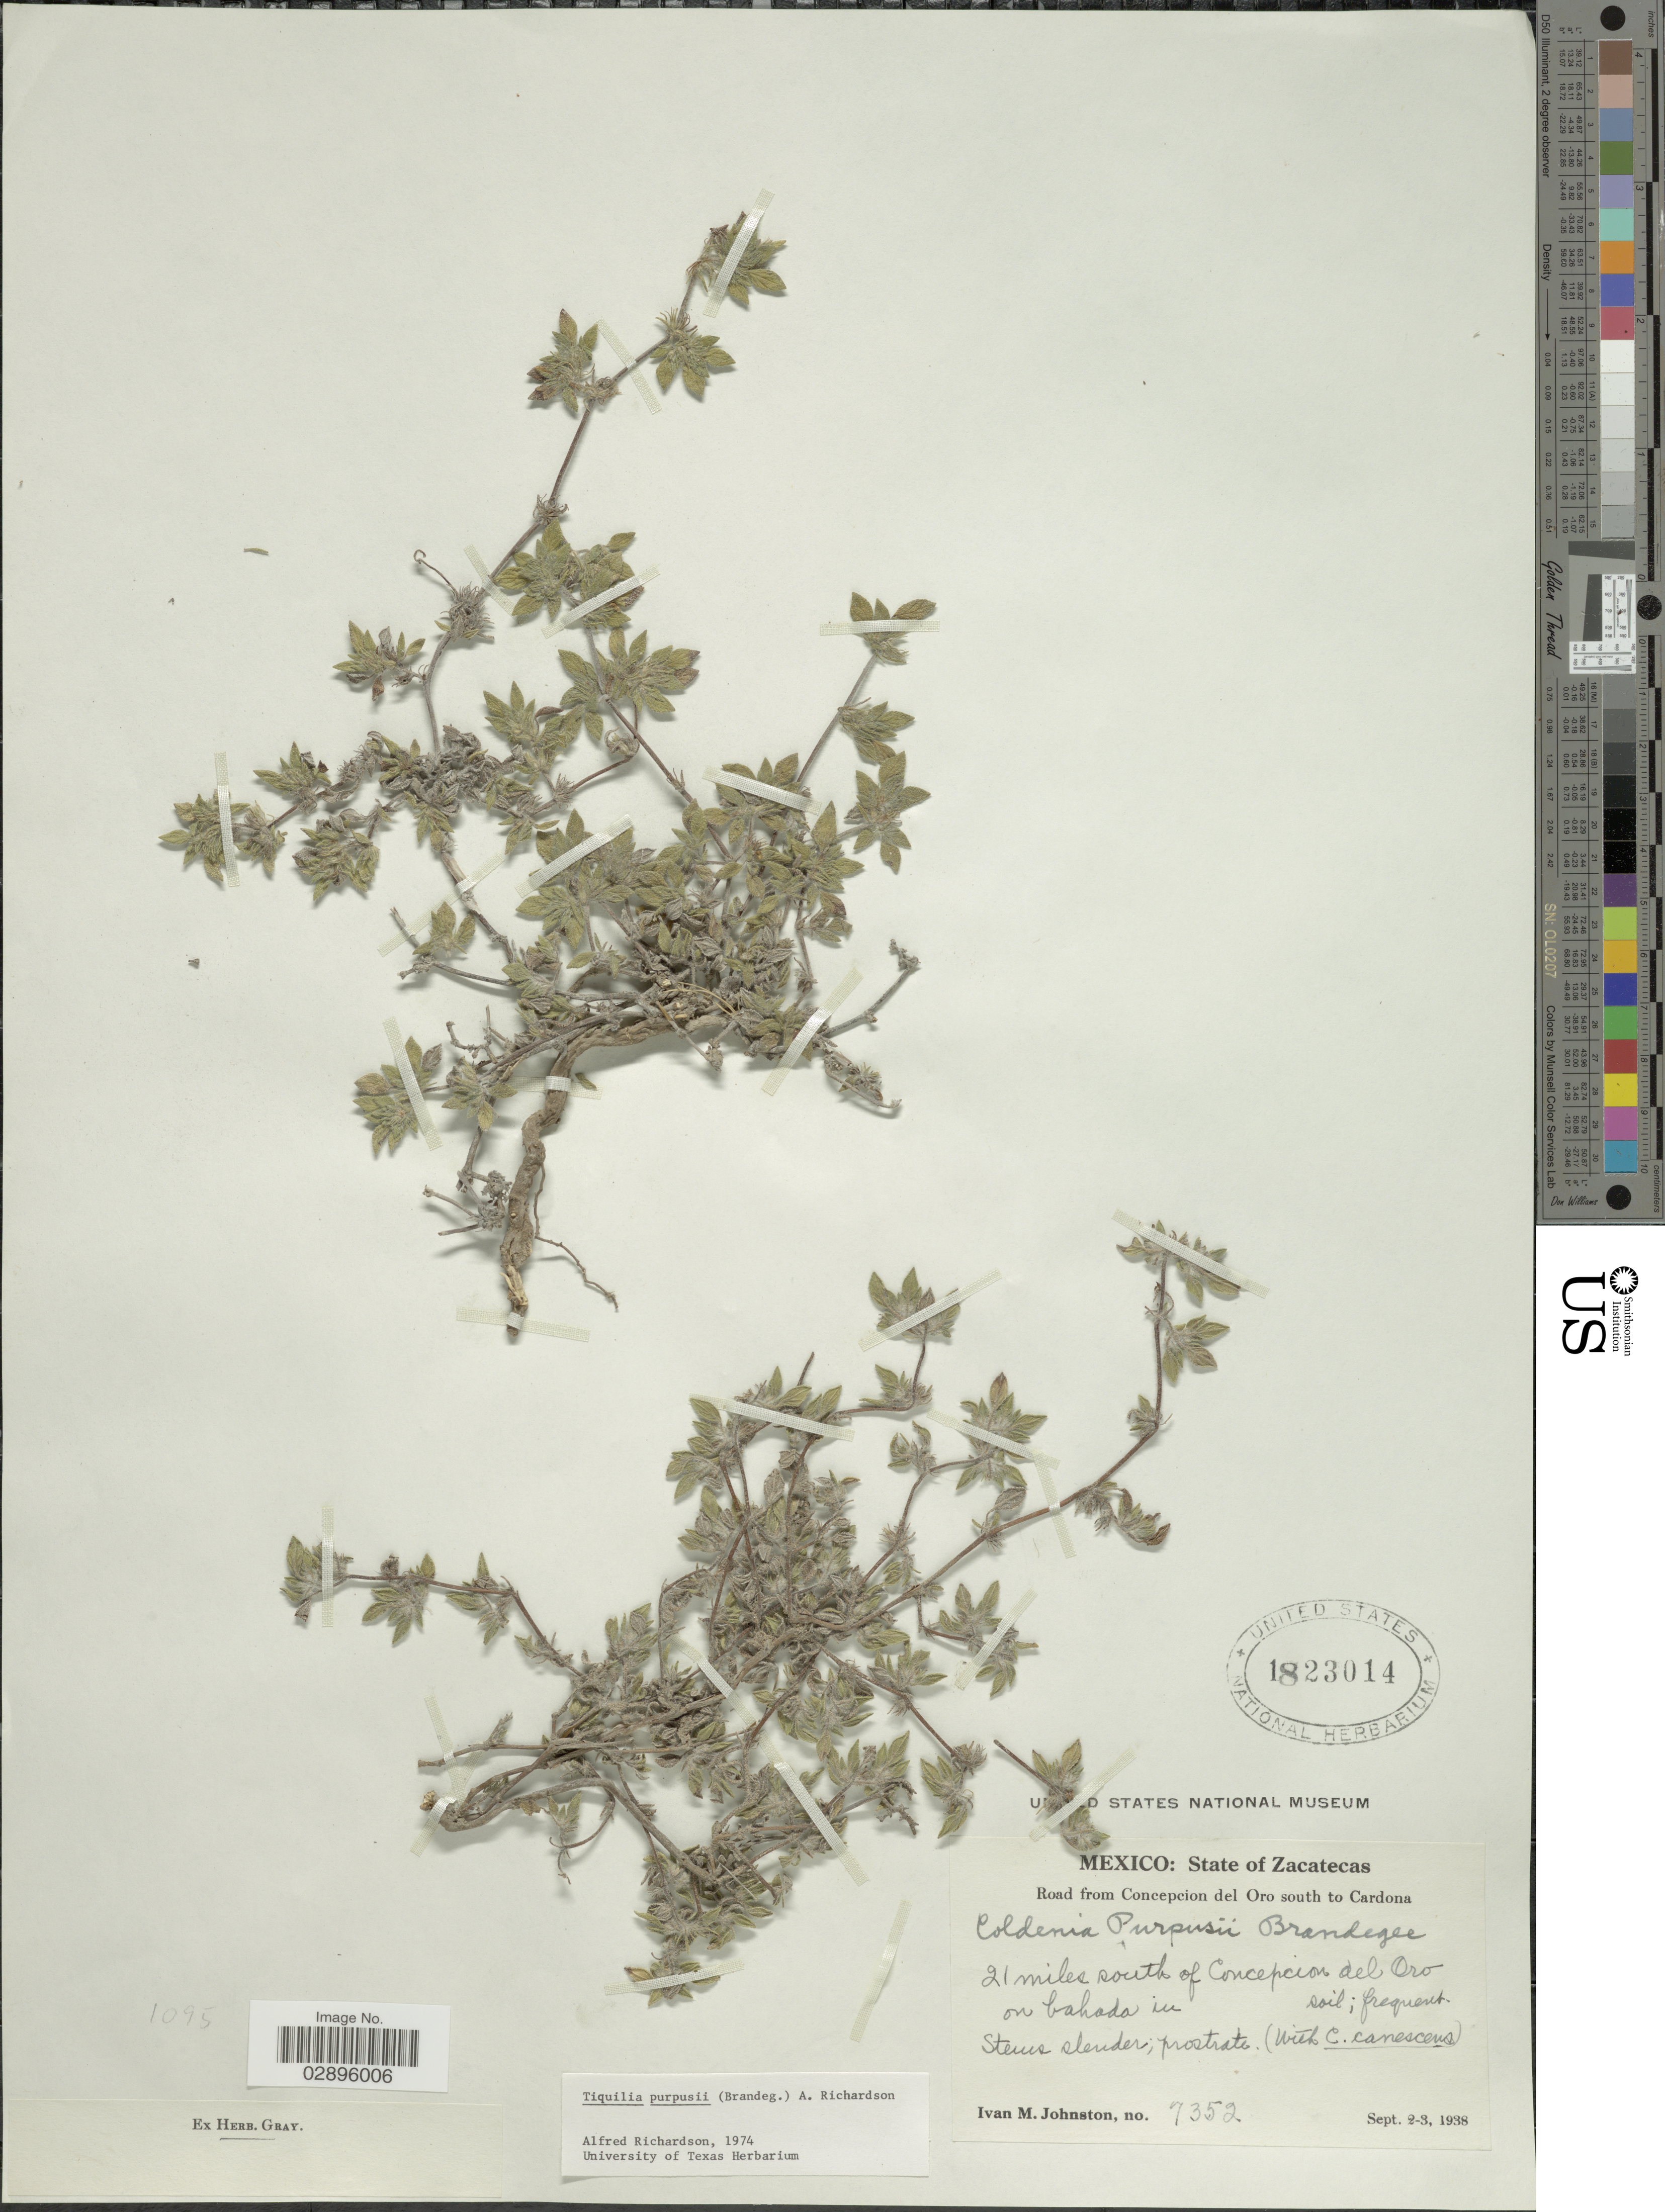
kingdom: Plantae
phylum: Tracheophyta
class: Magnoliopsida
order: Boraginales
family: Ehretiaceae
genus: Tiquilia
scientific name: Tiquilia purpusii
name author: (Brandegee) A.T. Richardson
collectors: I.M. Johnston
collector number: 7352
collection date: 1938-09-02/1938-09-03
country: Mexico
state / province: Zacatecas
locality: Road from Concepcion del Oro south to Cardona. 21 miles south of Concepcion del Oro.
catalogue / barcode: US 1823014